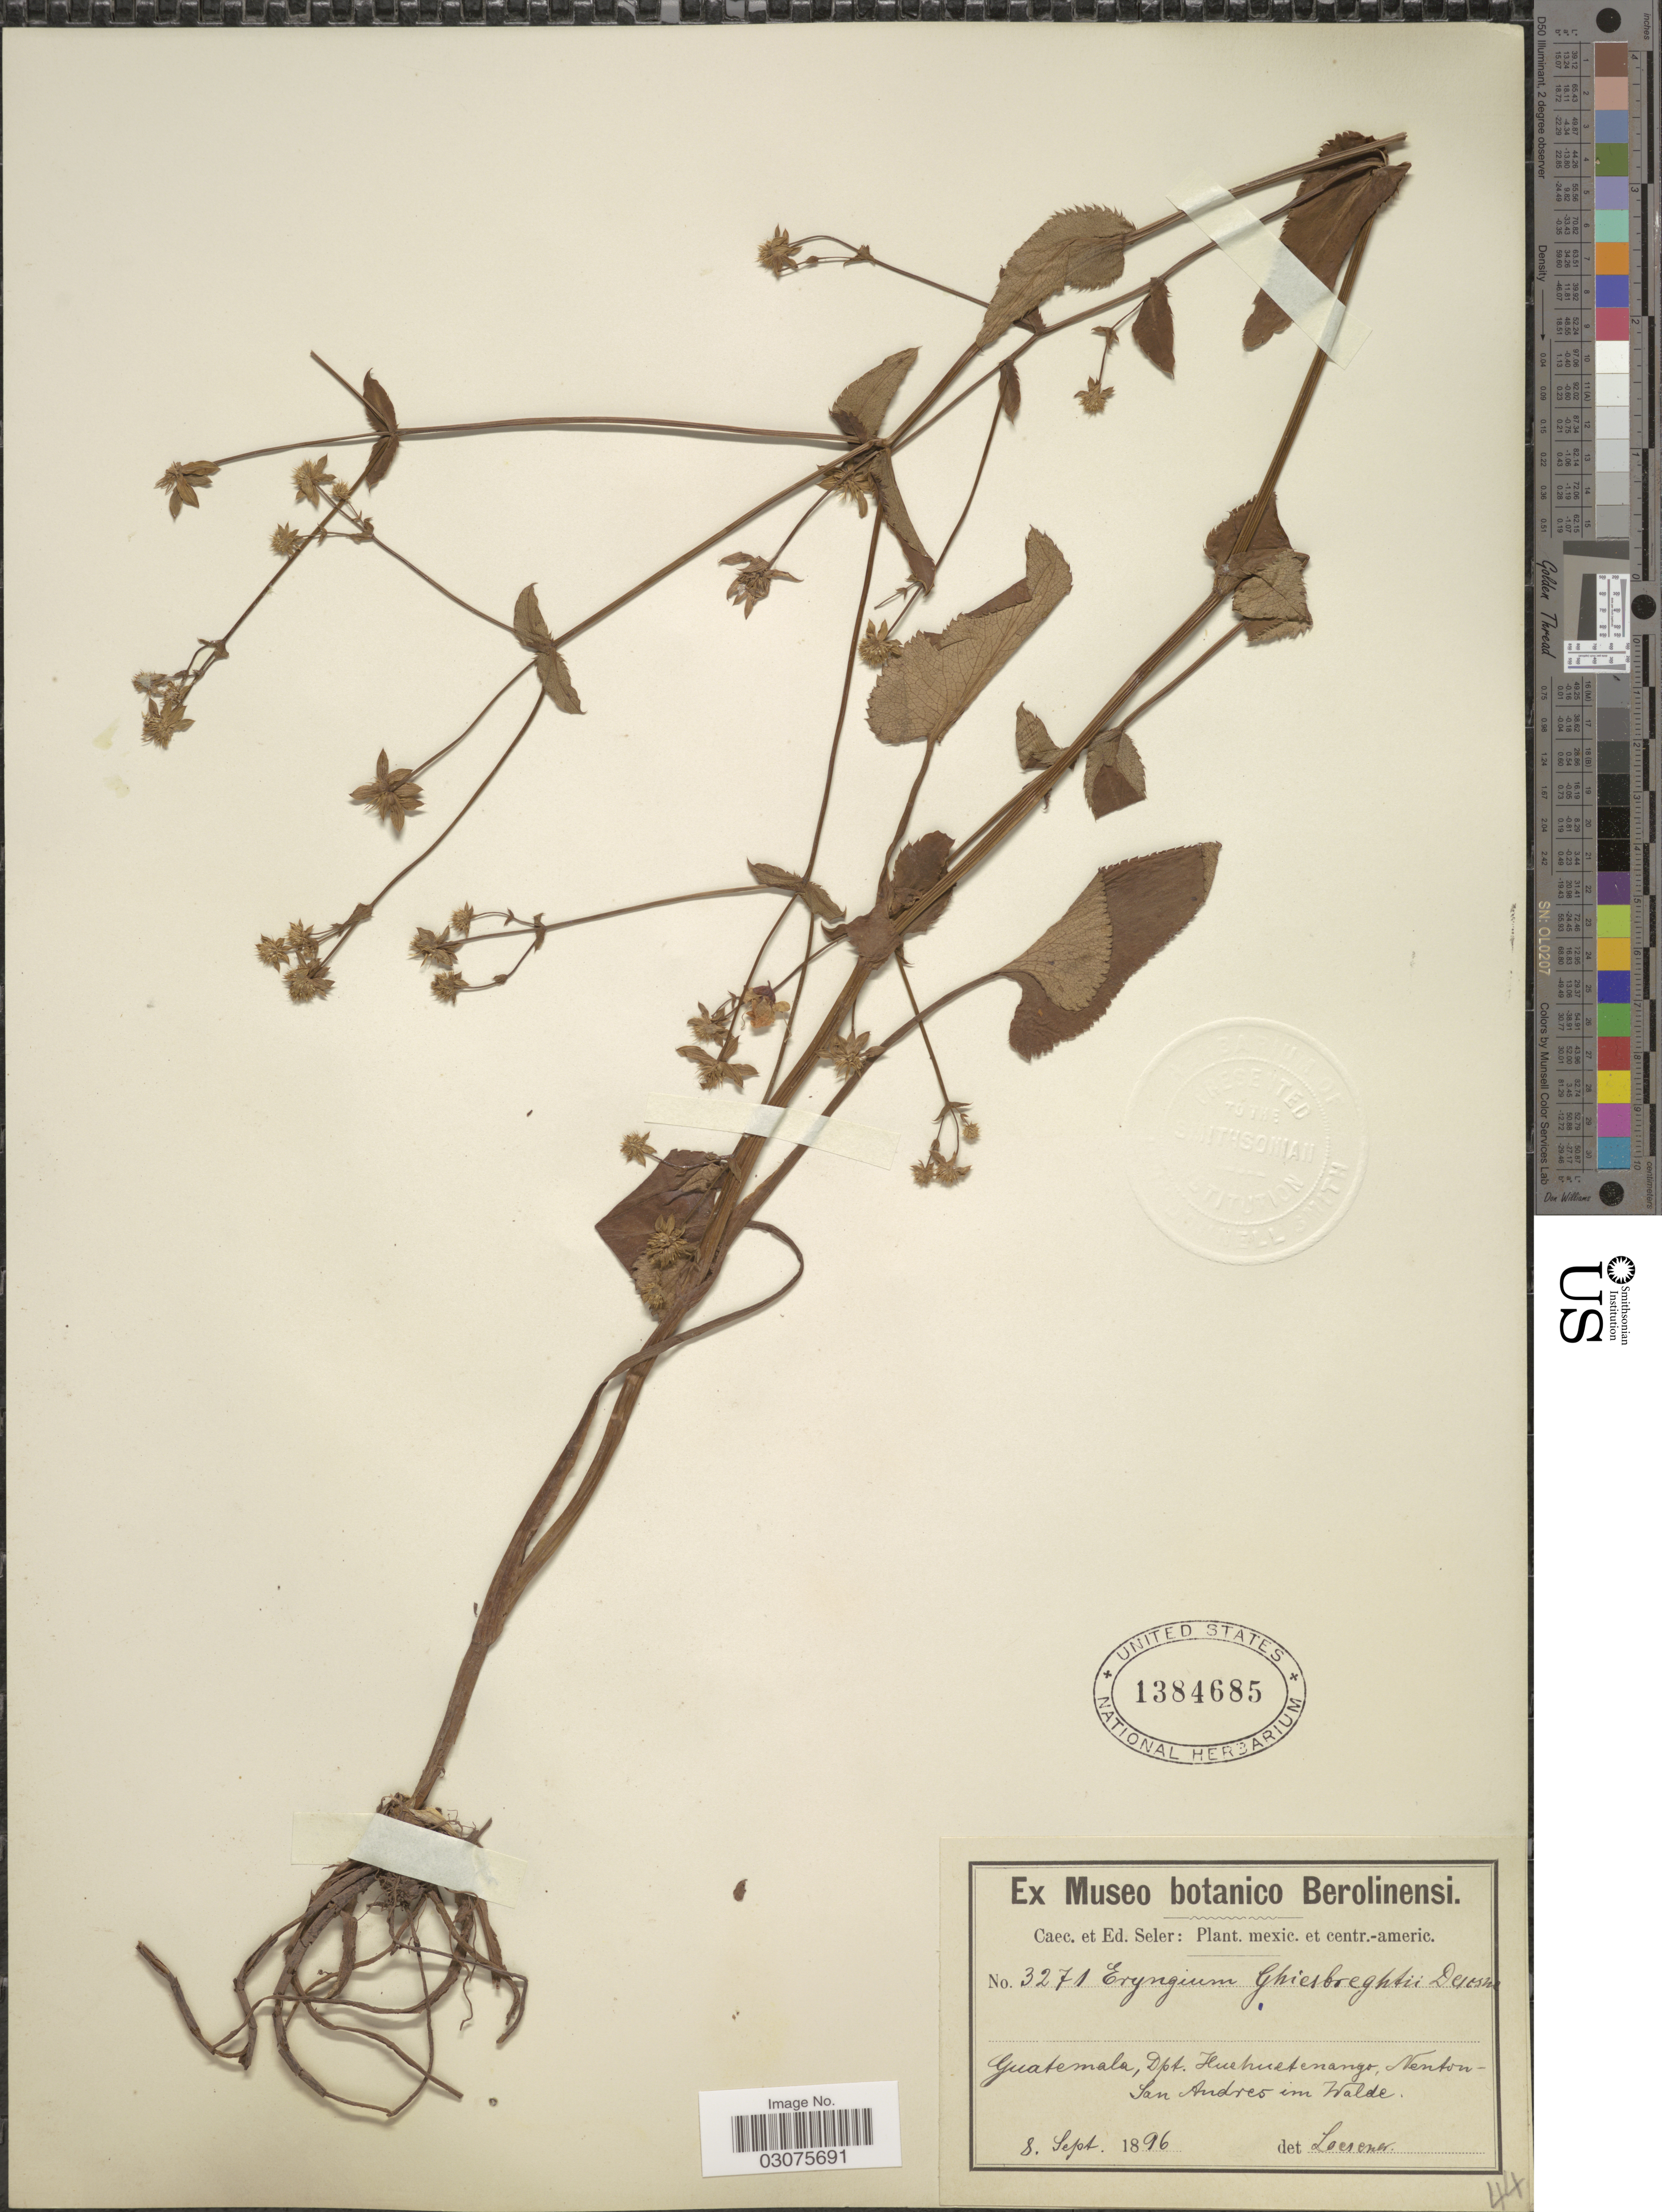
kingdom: Plantae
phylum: Tracheophyta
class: Magnoliopsida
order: Apiales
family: Apiaceae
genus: Eryngium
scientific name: Eryngium ghiesbreghtii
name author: Decne.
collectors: ex Caec. et Ed Seler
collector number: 3271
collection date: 1896-09-08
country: Guatemala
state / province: Huehuetenango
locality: Dpt. Huehuetenango, Nenton-San Andres im Walde.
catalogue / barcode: US 1384685